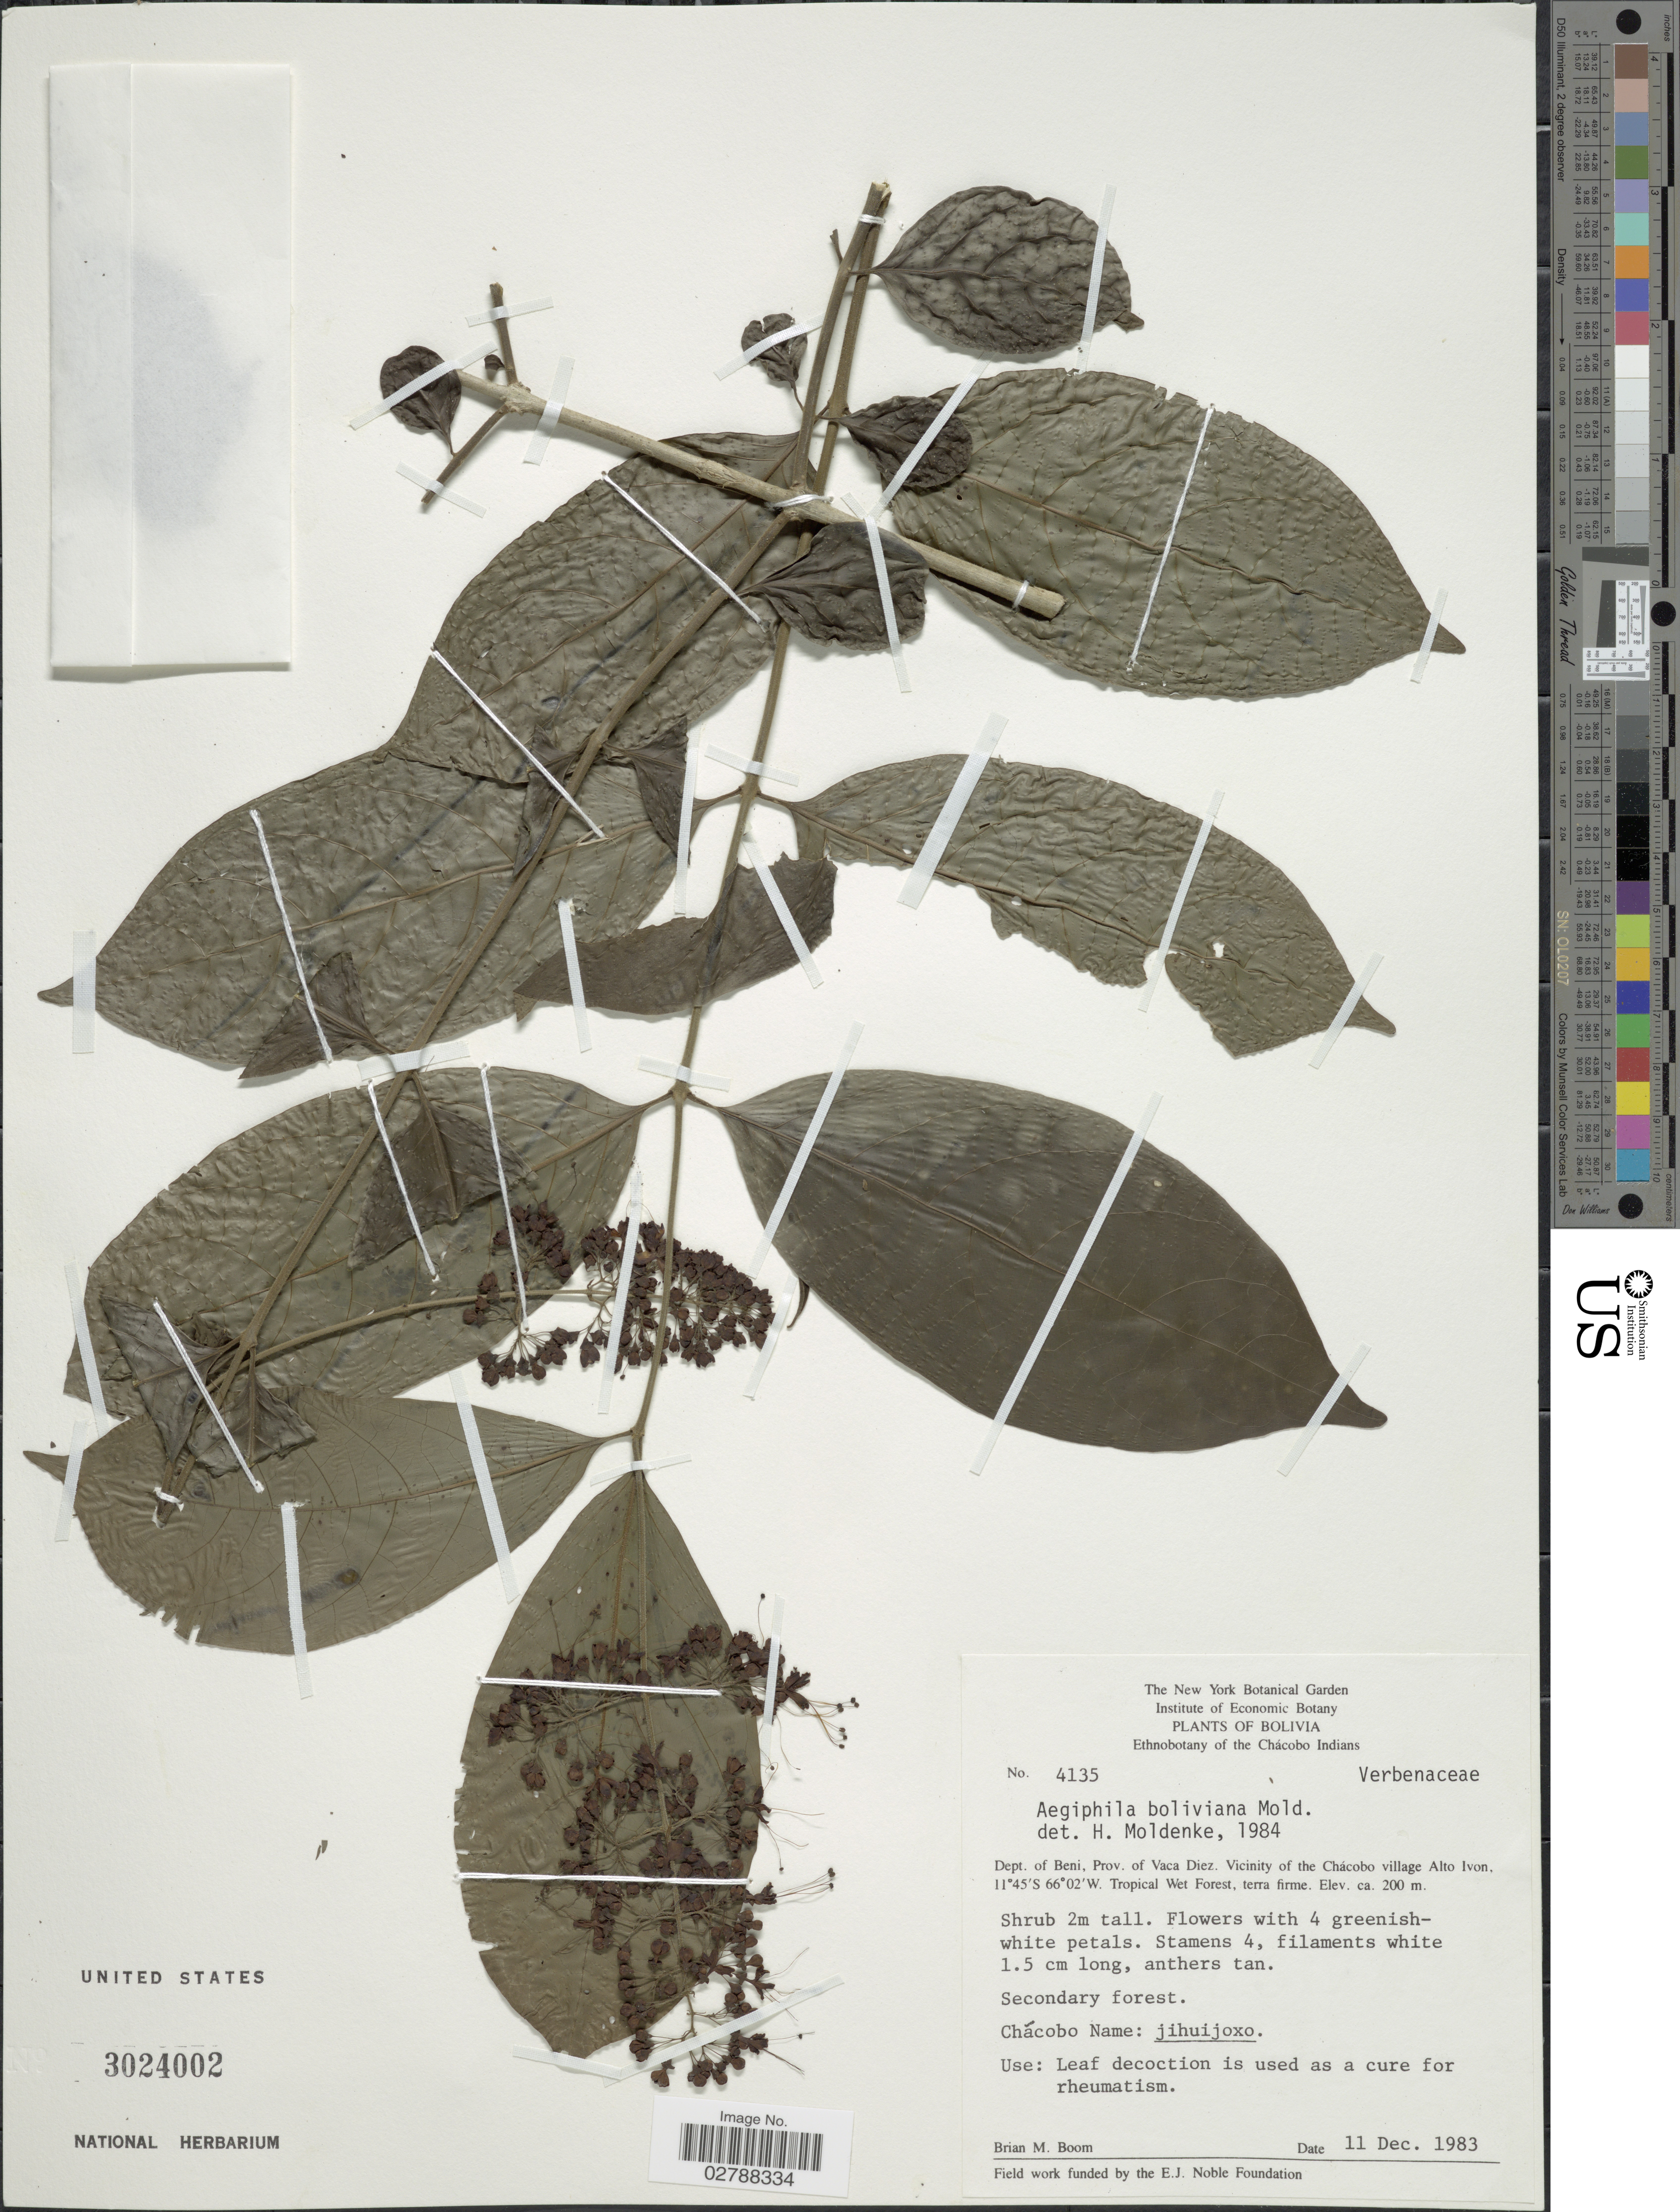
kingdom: Plantae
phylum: Tracheophyta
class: Magnoliopsida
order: Lamiales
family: Lamiaceae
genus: Aegiphila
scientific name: Aegiphila boliviana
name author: Moldenke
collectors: B. M. Boom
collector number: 4135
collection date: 1983-12-11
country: Bolivia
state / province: Beni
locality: Dept. of Beni, Prov. of Vaca Diez. Vicinity of the Chácobo village Alto Ivon, Tropcial Wet Forest, terra firme.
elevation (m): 200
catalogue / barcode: US 3024002